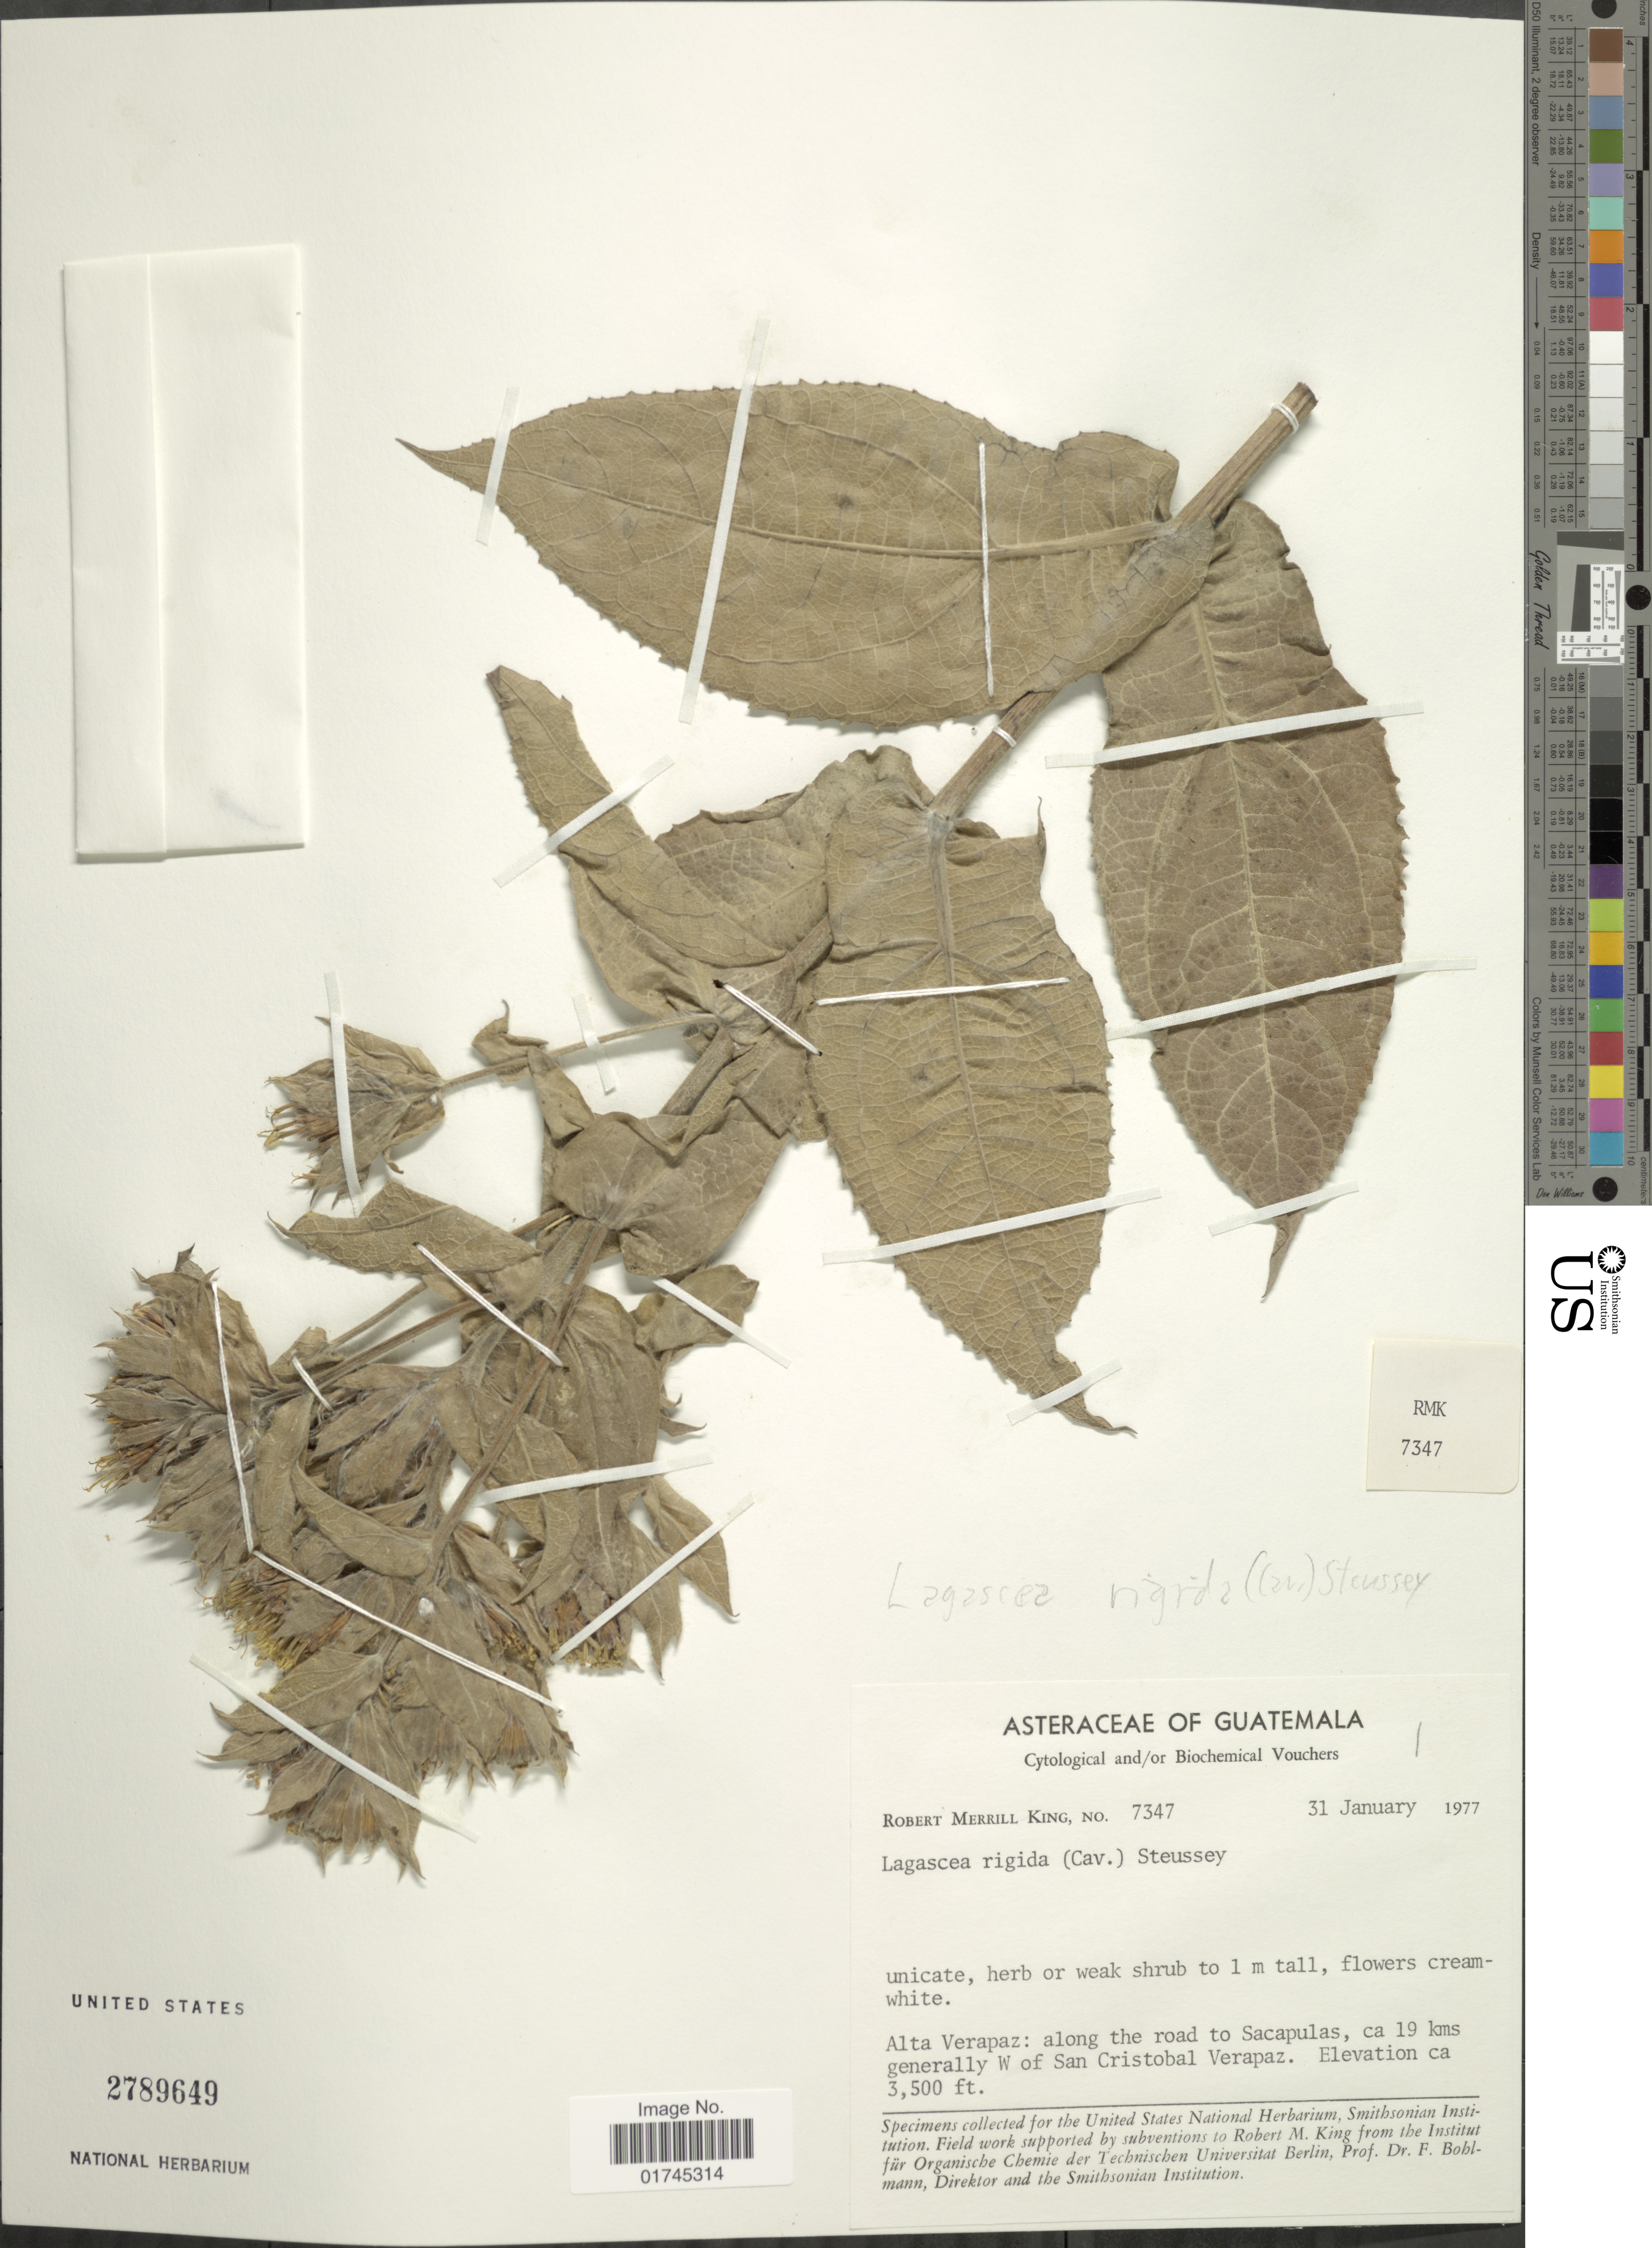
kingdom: Plantae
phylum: Tracheophyta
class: Magnoliopsida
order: Asterales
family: Asteraceae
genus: Lagascea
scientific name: Lagascea helianthifolia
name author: Kunth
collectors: R. M. King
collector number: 7347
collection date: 1977-01-31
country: Guatemala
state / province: Alta Verapaz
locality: Along the road to Sacapulas, ca 19 kms generally W of San Cristobal Verapaz.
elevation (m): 1067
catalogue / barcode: US 2789649